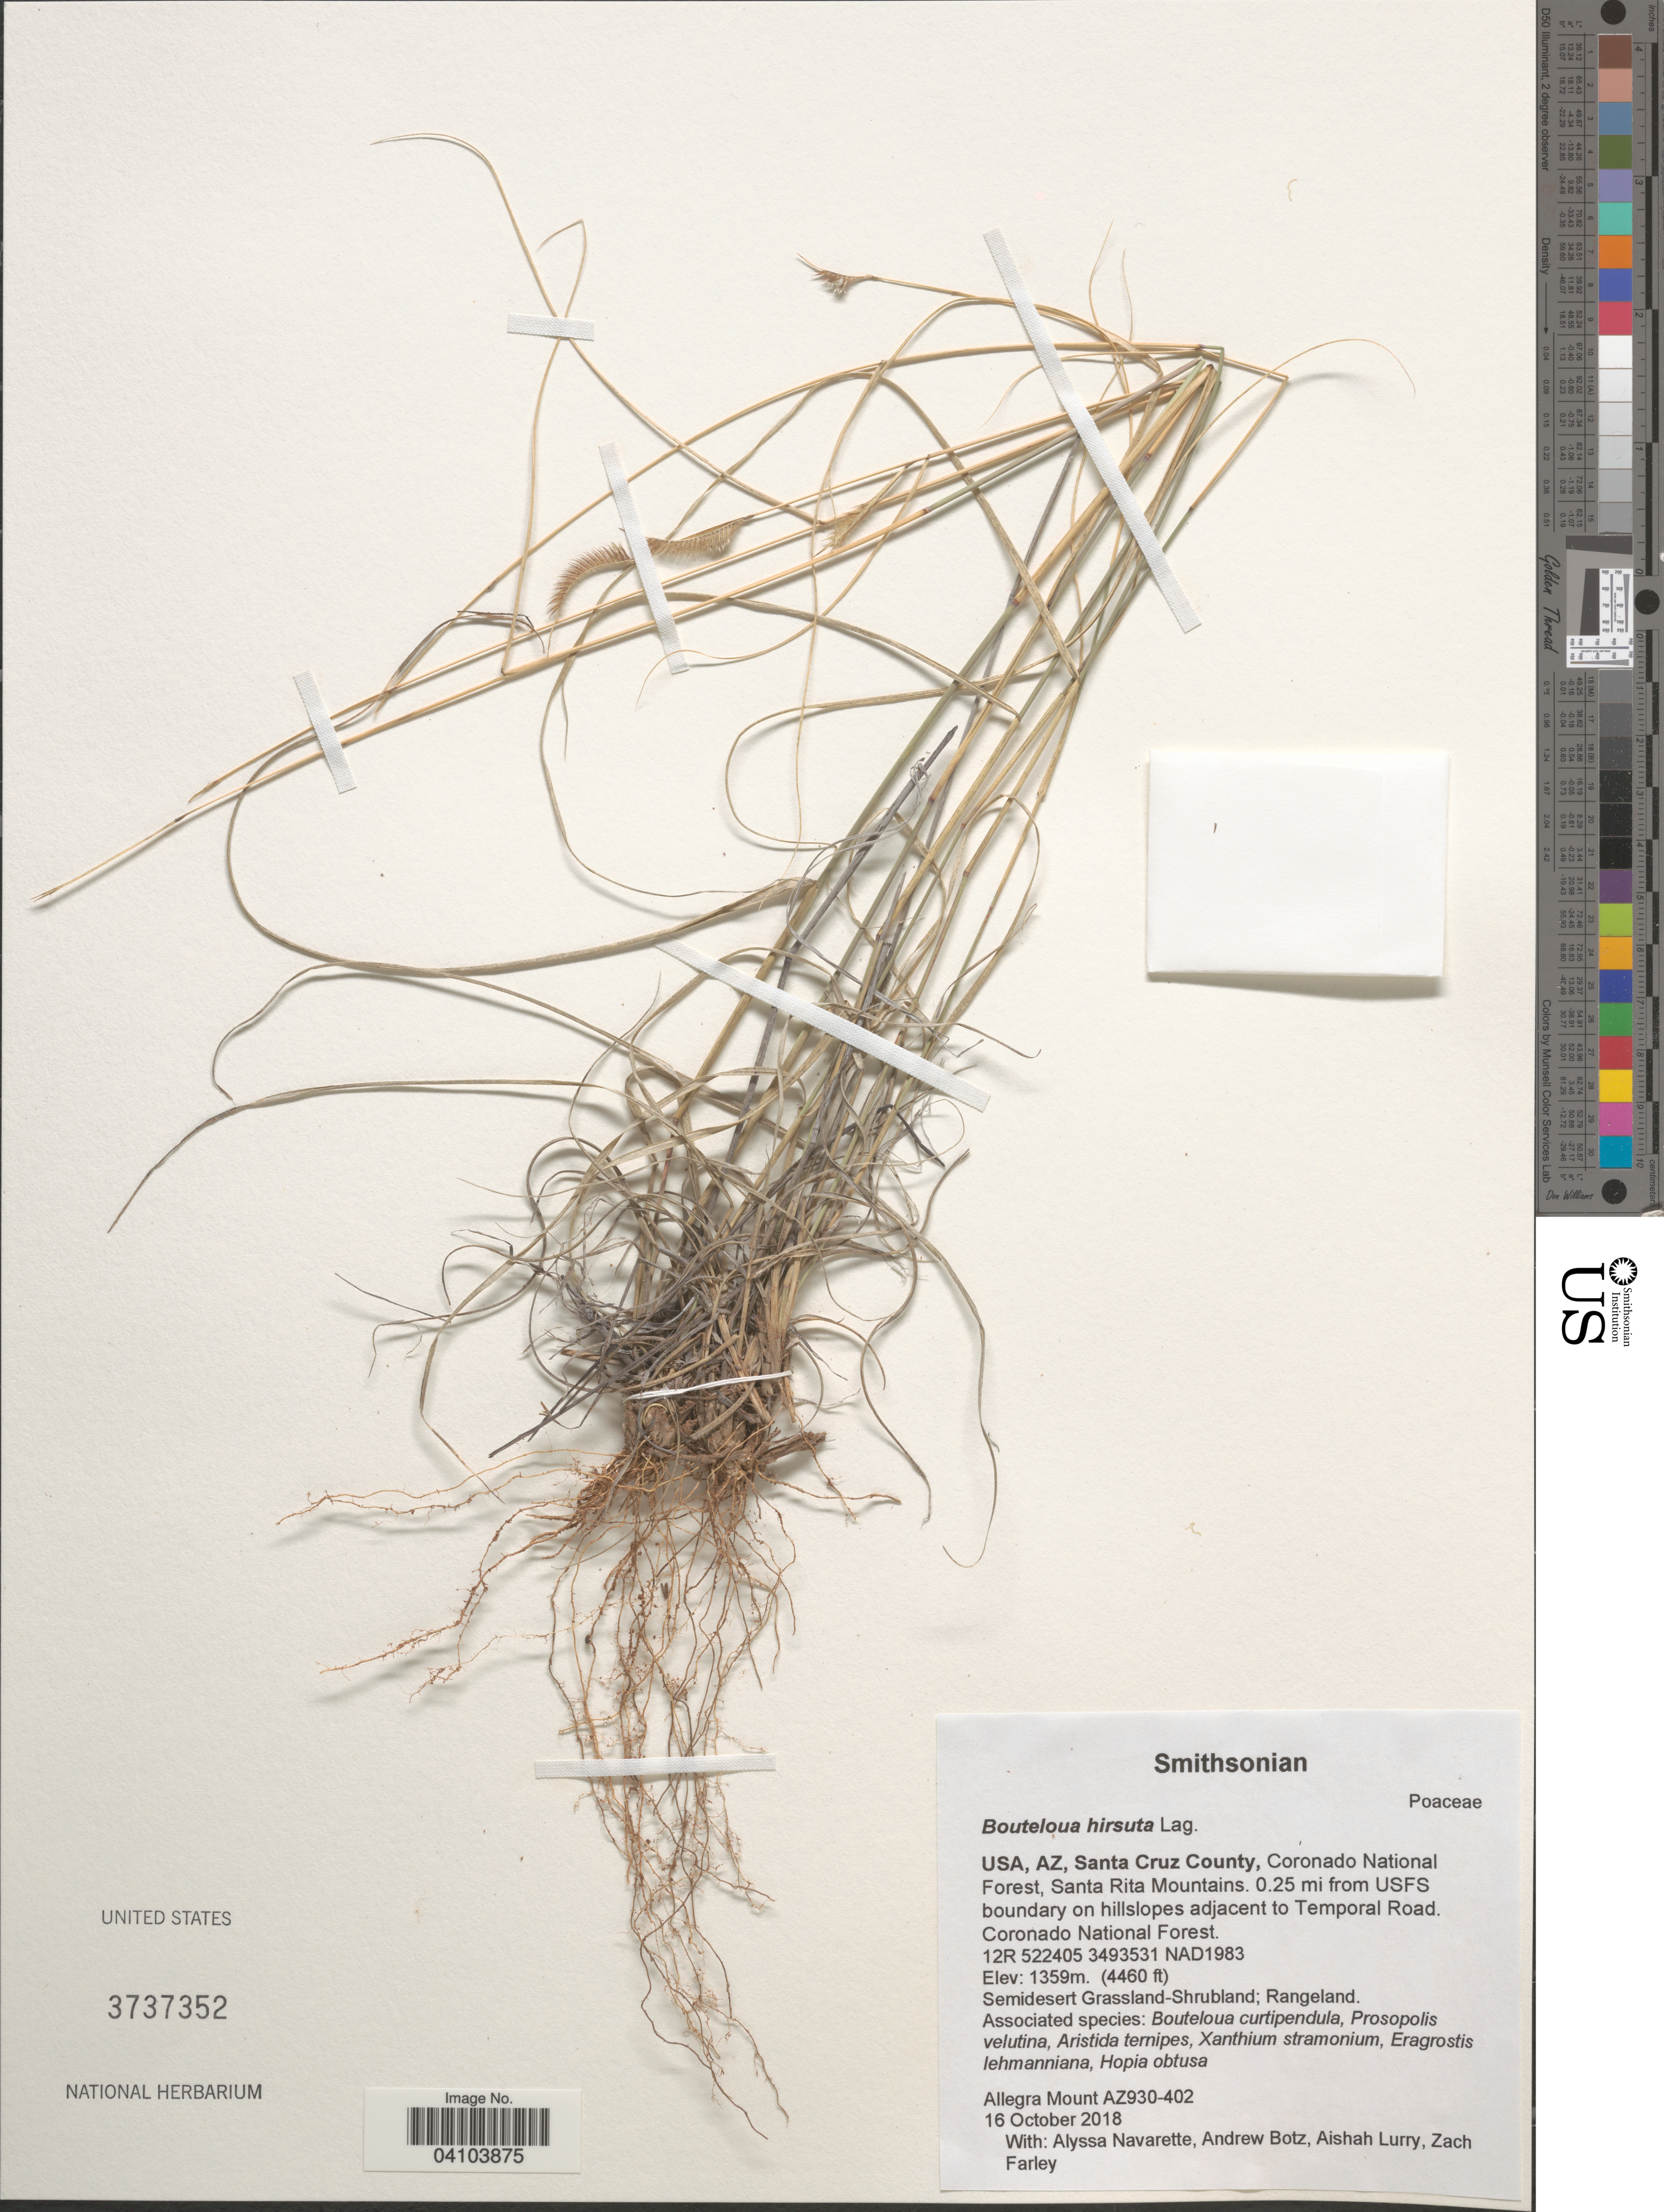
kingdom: Plantae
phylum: Tracheophyta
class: Liliopsida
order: Poales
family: Poaceae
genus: Bouteloua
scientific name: Bouteloua hirsuta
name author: Lag.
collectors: A. Mount, A. Navarette, A. Botz, A. Lurry & Z. Farley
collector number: AZ930-402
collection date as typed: Transcribed d/m/y: 16/10/2018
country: United States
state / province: Arizona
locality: Santa Cruz County, Coronado National Forest, Santa Rita Mountains. 0.25 mi from USFS boundary on hillslopes adjacent to Temporal Road. Coronado National Forest. 12R 522405 3493531 NAD1983.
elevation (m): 1359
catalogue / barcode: US 3737352